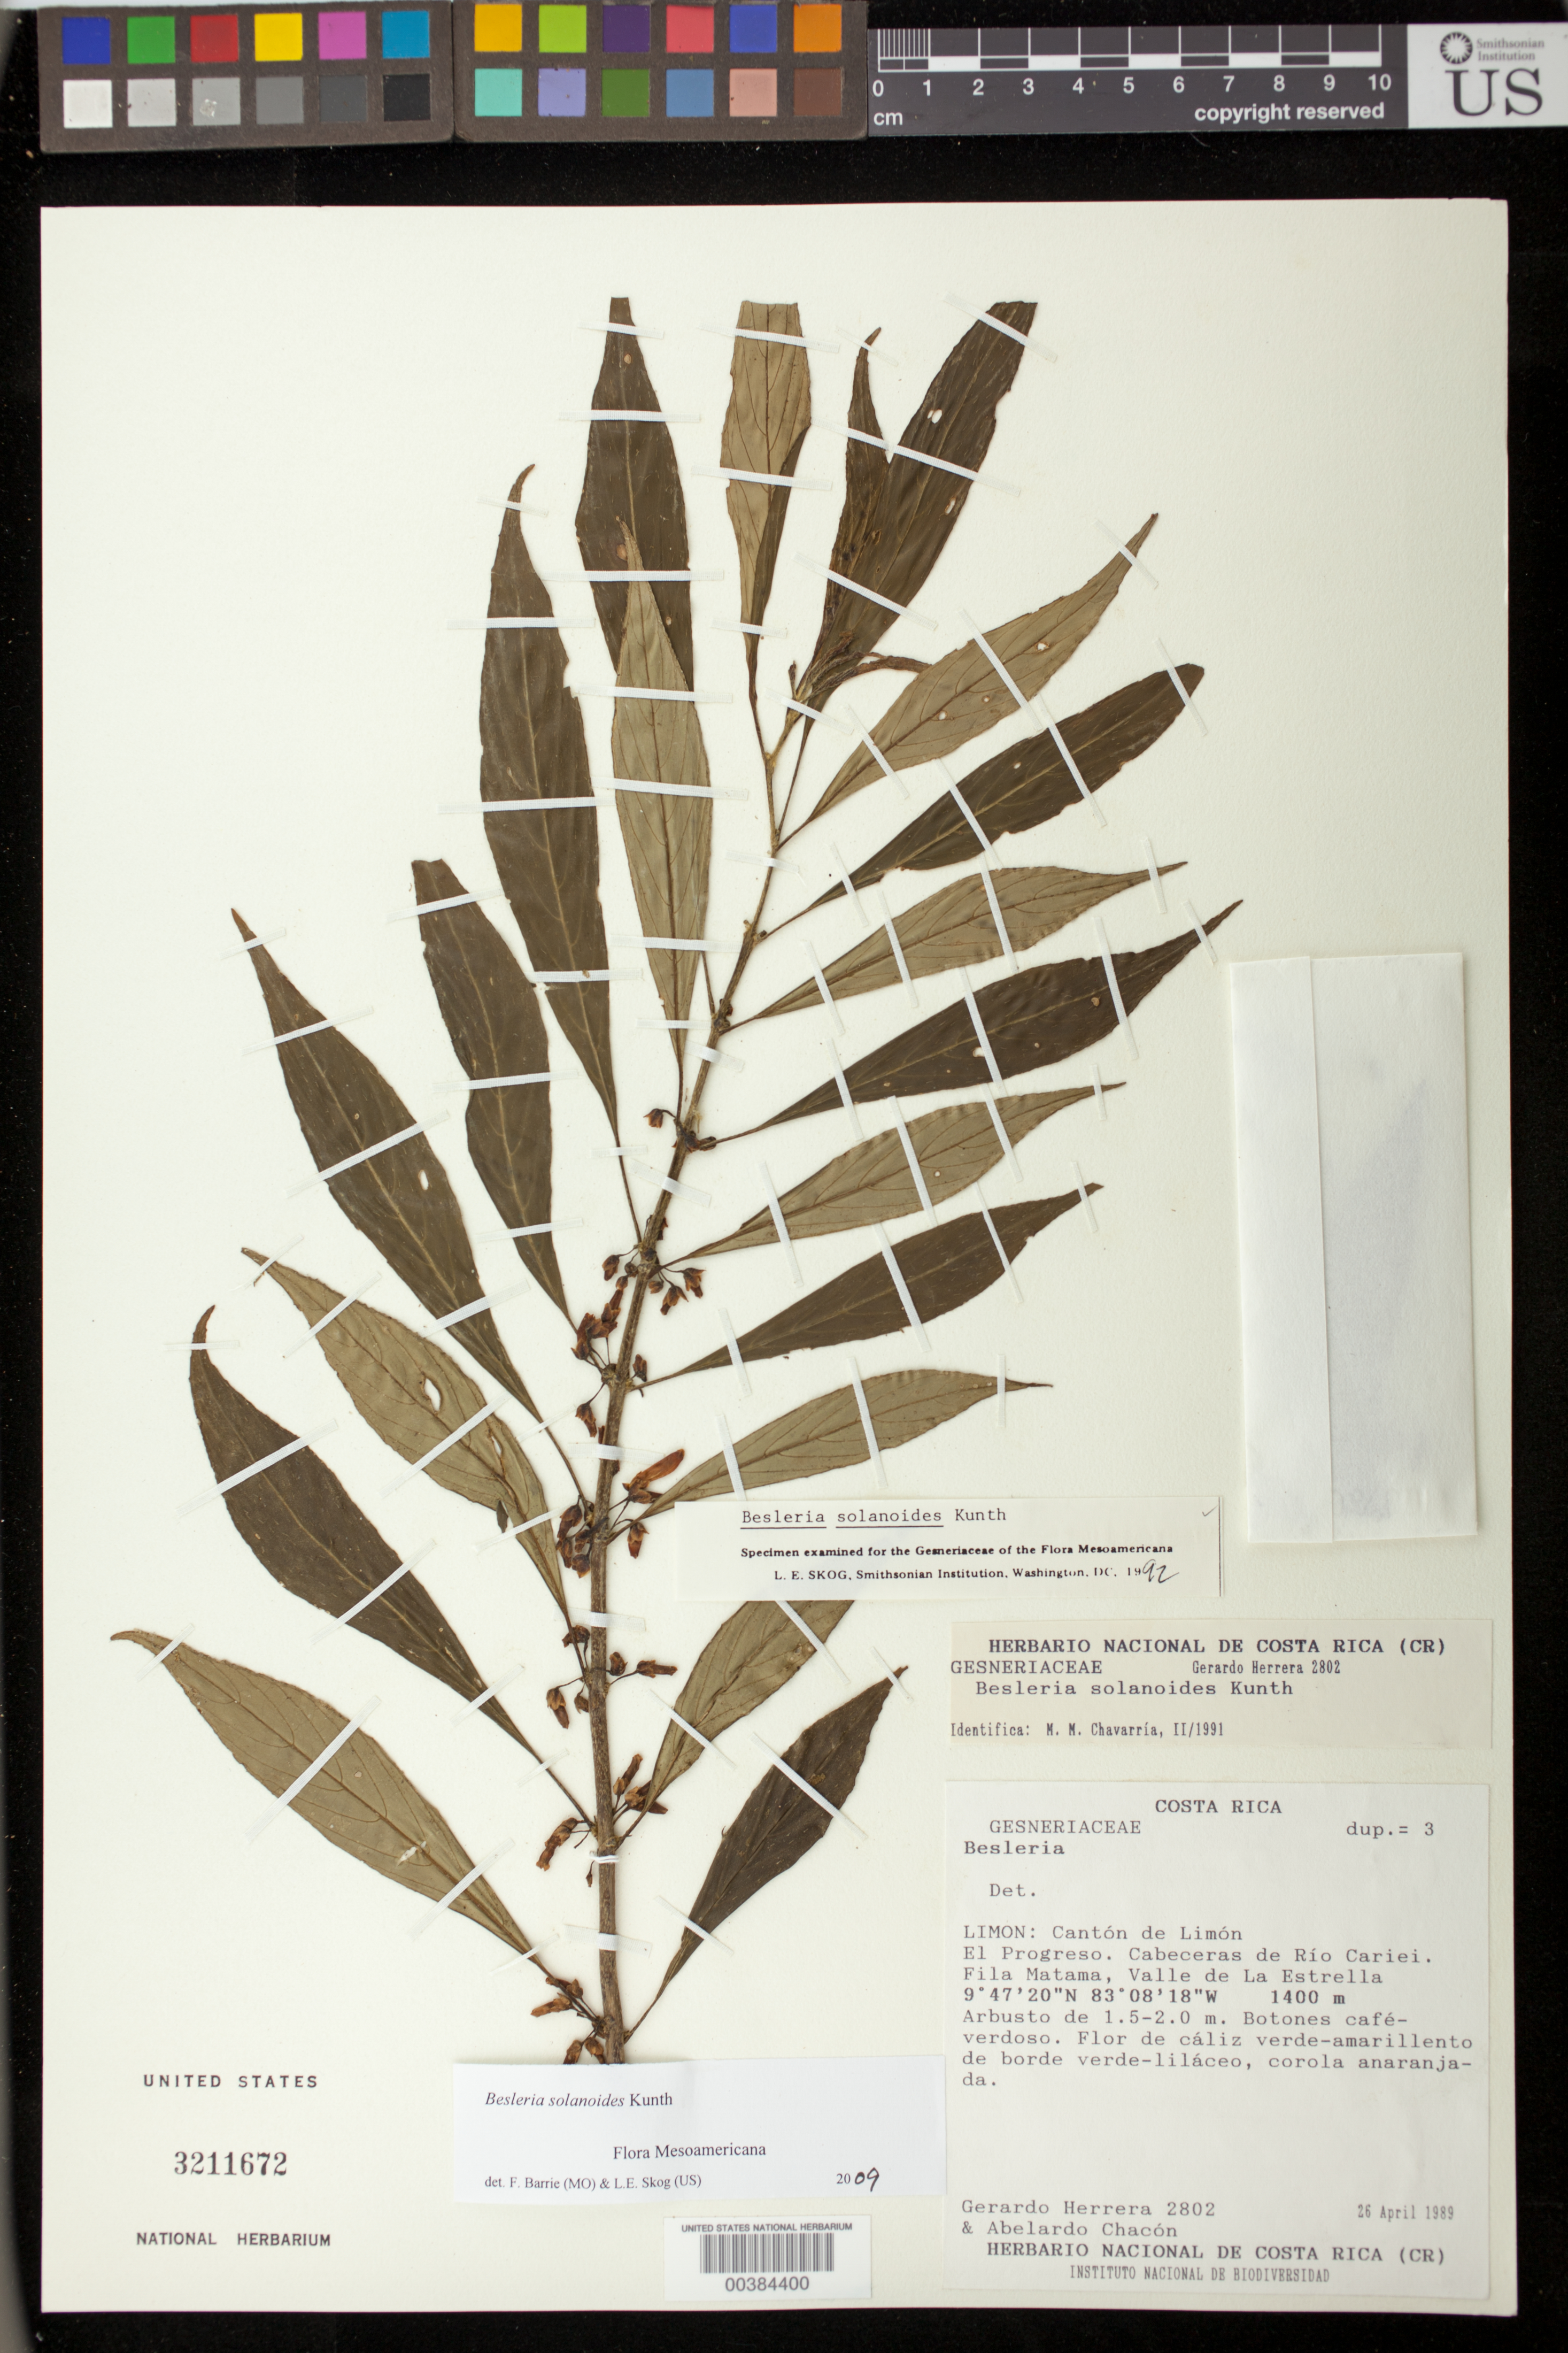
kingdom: Plantae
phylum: Tracheophyta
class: Magnoliopsida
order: Lamiales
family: Gesneriaceae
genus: Besleria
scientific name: Besleria solanoides var. solanoides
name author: Kunth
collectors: G. Herrera & A. Chacón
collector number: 2802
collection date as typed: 26 Apr 1989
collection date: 1989-04-26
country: Costa Rica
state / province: Limón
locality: Cantón Limón, Dist. Matama, El Progreso. Cabeceras de Rio Cariei. Fila Matama.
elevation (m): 1400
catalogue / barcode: US 3211672